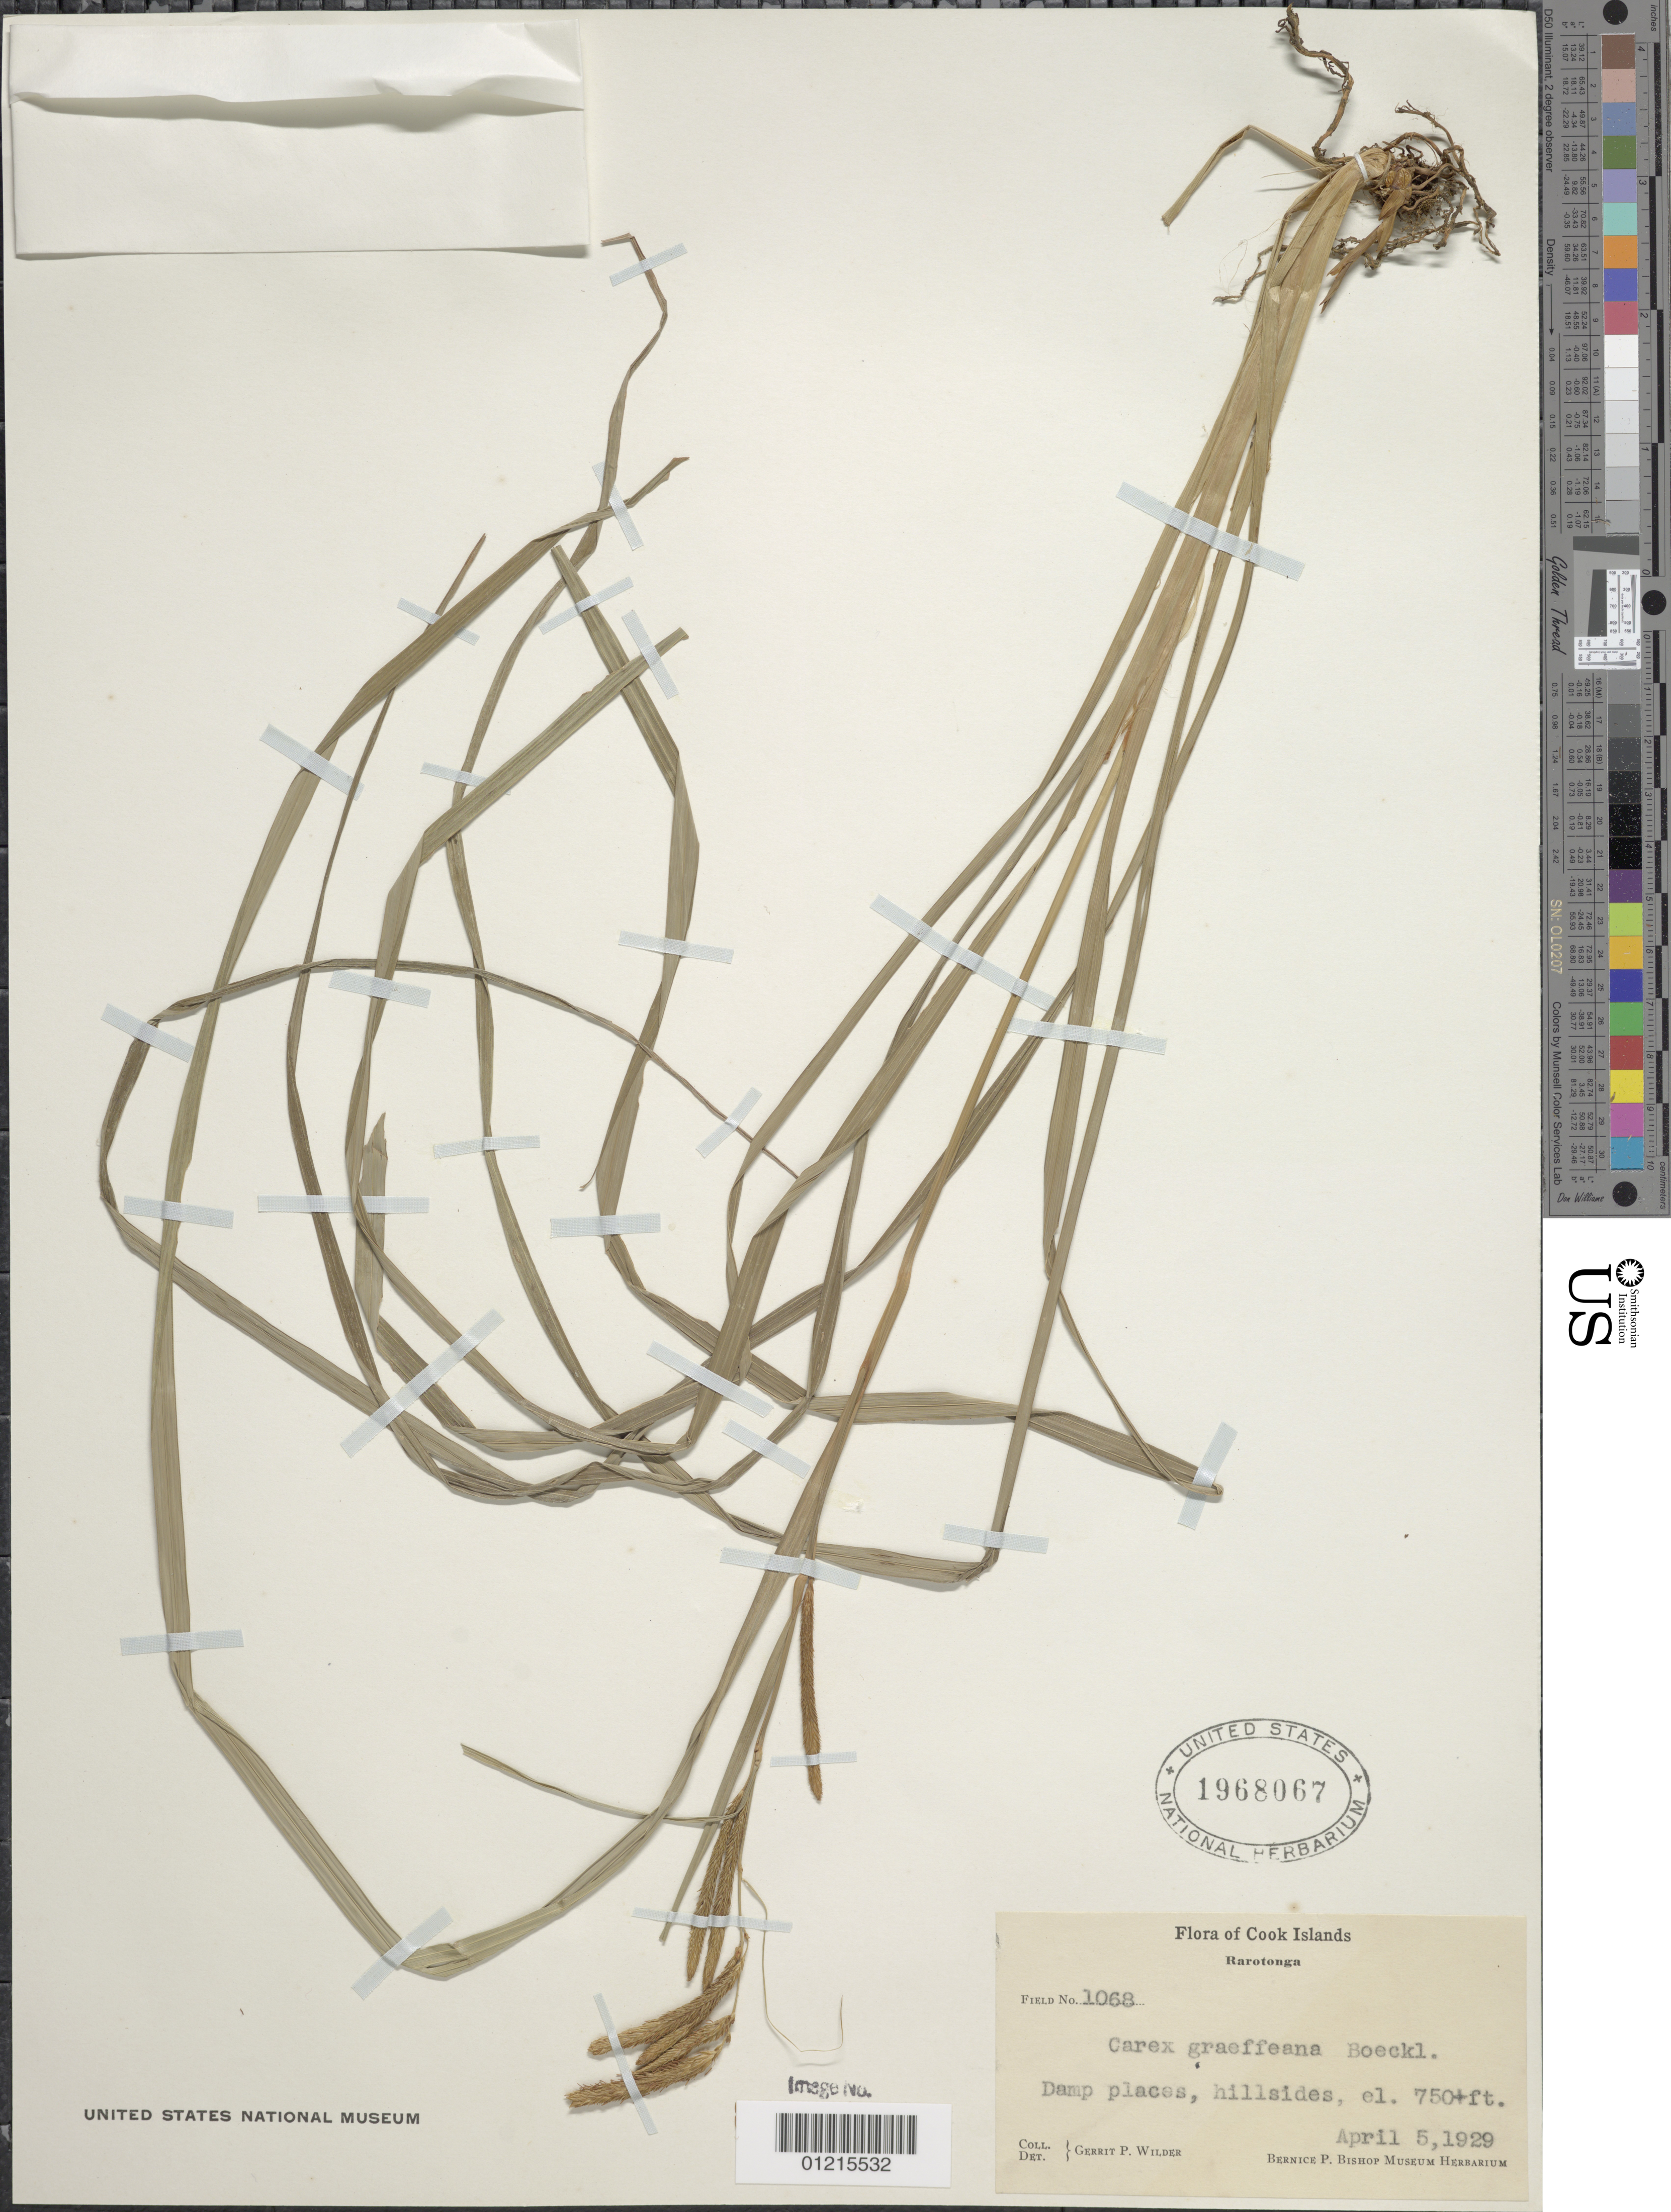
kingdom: Plantae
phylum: Tracheophyta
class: Liliopsida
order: Poales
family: Cyperaceae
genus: Carex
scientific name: Carex graeffeana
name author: Boeckeler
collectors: G. Wilder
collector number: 1068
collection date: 1929-04-05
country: Cook Islands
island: Rarotonga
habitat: Damp places, hillsides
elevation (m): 229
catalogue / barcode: US 1968067